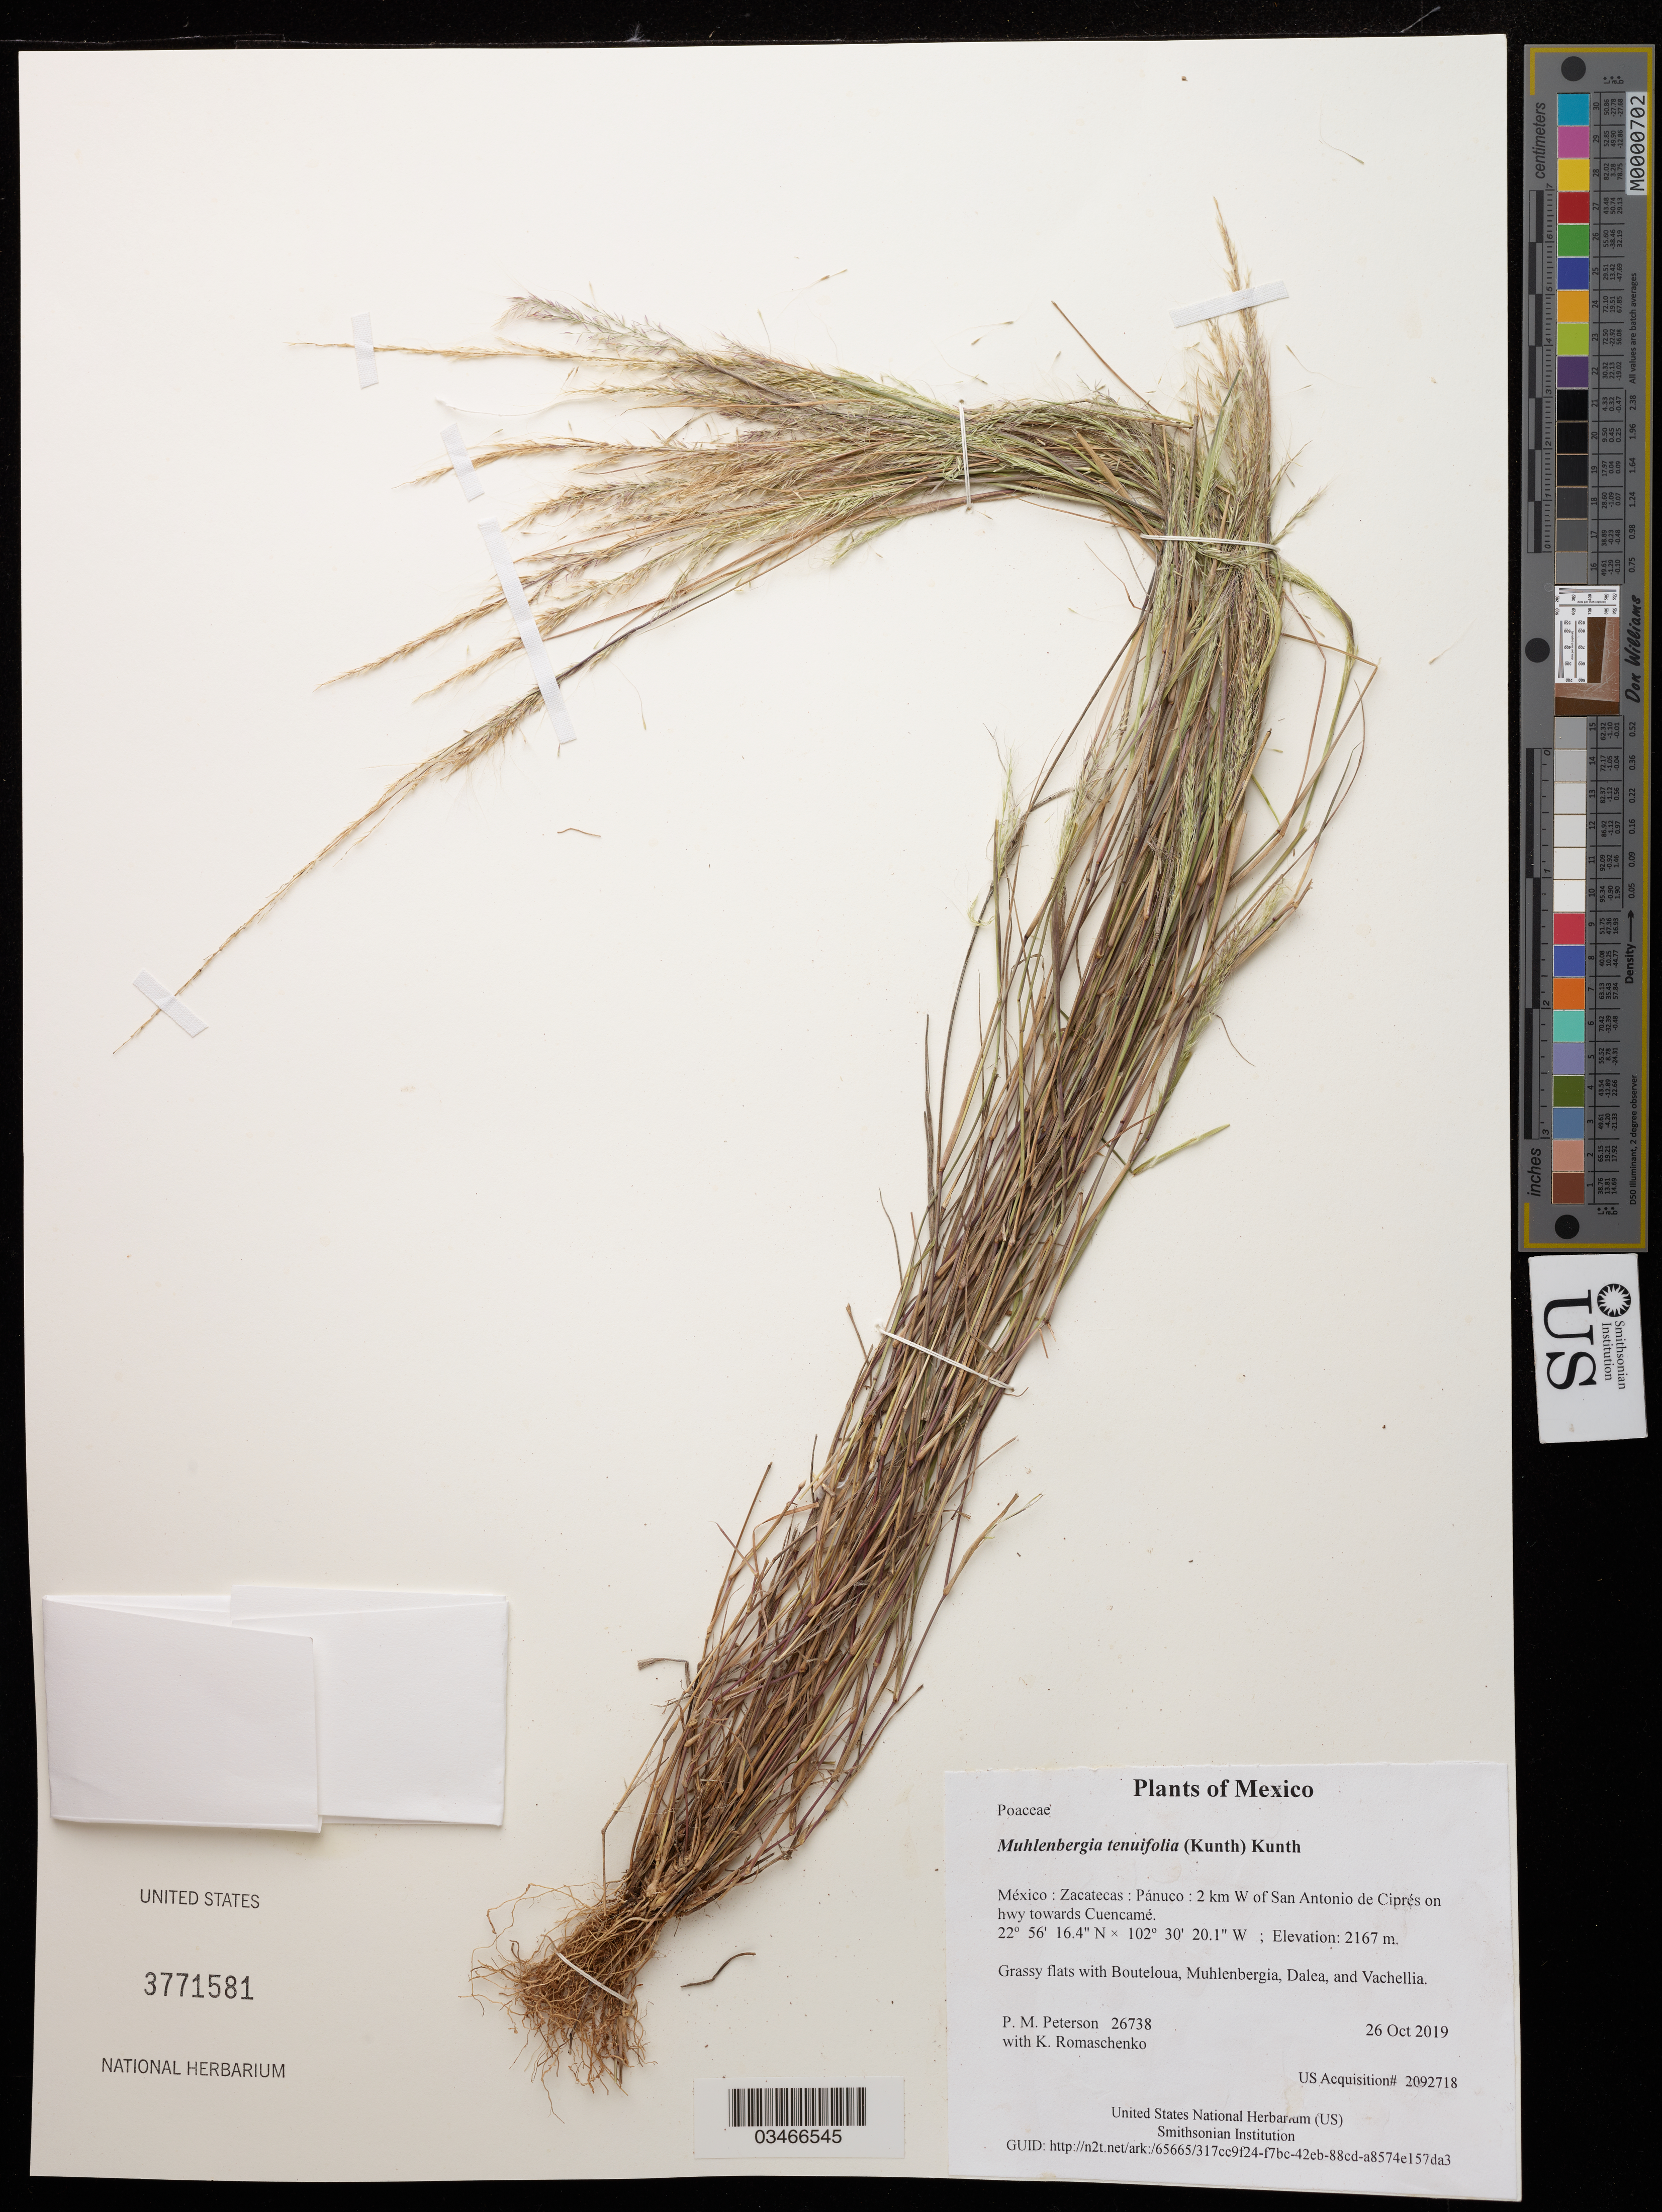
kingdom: Plantae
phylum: Tracheophyta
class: Liliopsida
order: Poales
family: Poaceae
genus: Muhlenbergia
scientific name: Muhlenbergia tenuifolia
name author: (Kunth) Kunth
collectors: P. M. Peterson & K. Romaschenko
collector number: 26738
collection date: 2019-10-26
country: México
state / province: Zacatecas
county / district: Pánuco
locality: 2 km W of San Antonio de Ciprés on hwy towards Cuencamé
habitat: Grassy flats with Bouteloua, Muhlenbergia, Dalea, and Vachellia.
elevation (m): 2167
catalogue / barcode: US 3771581